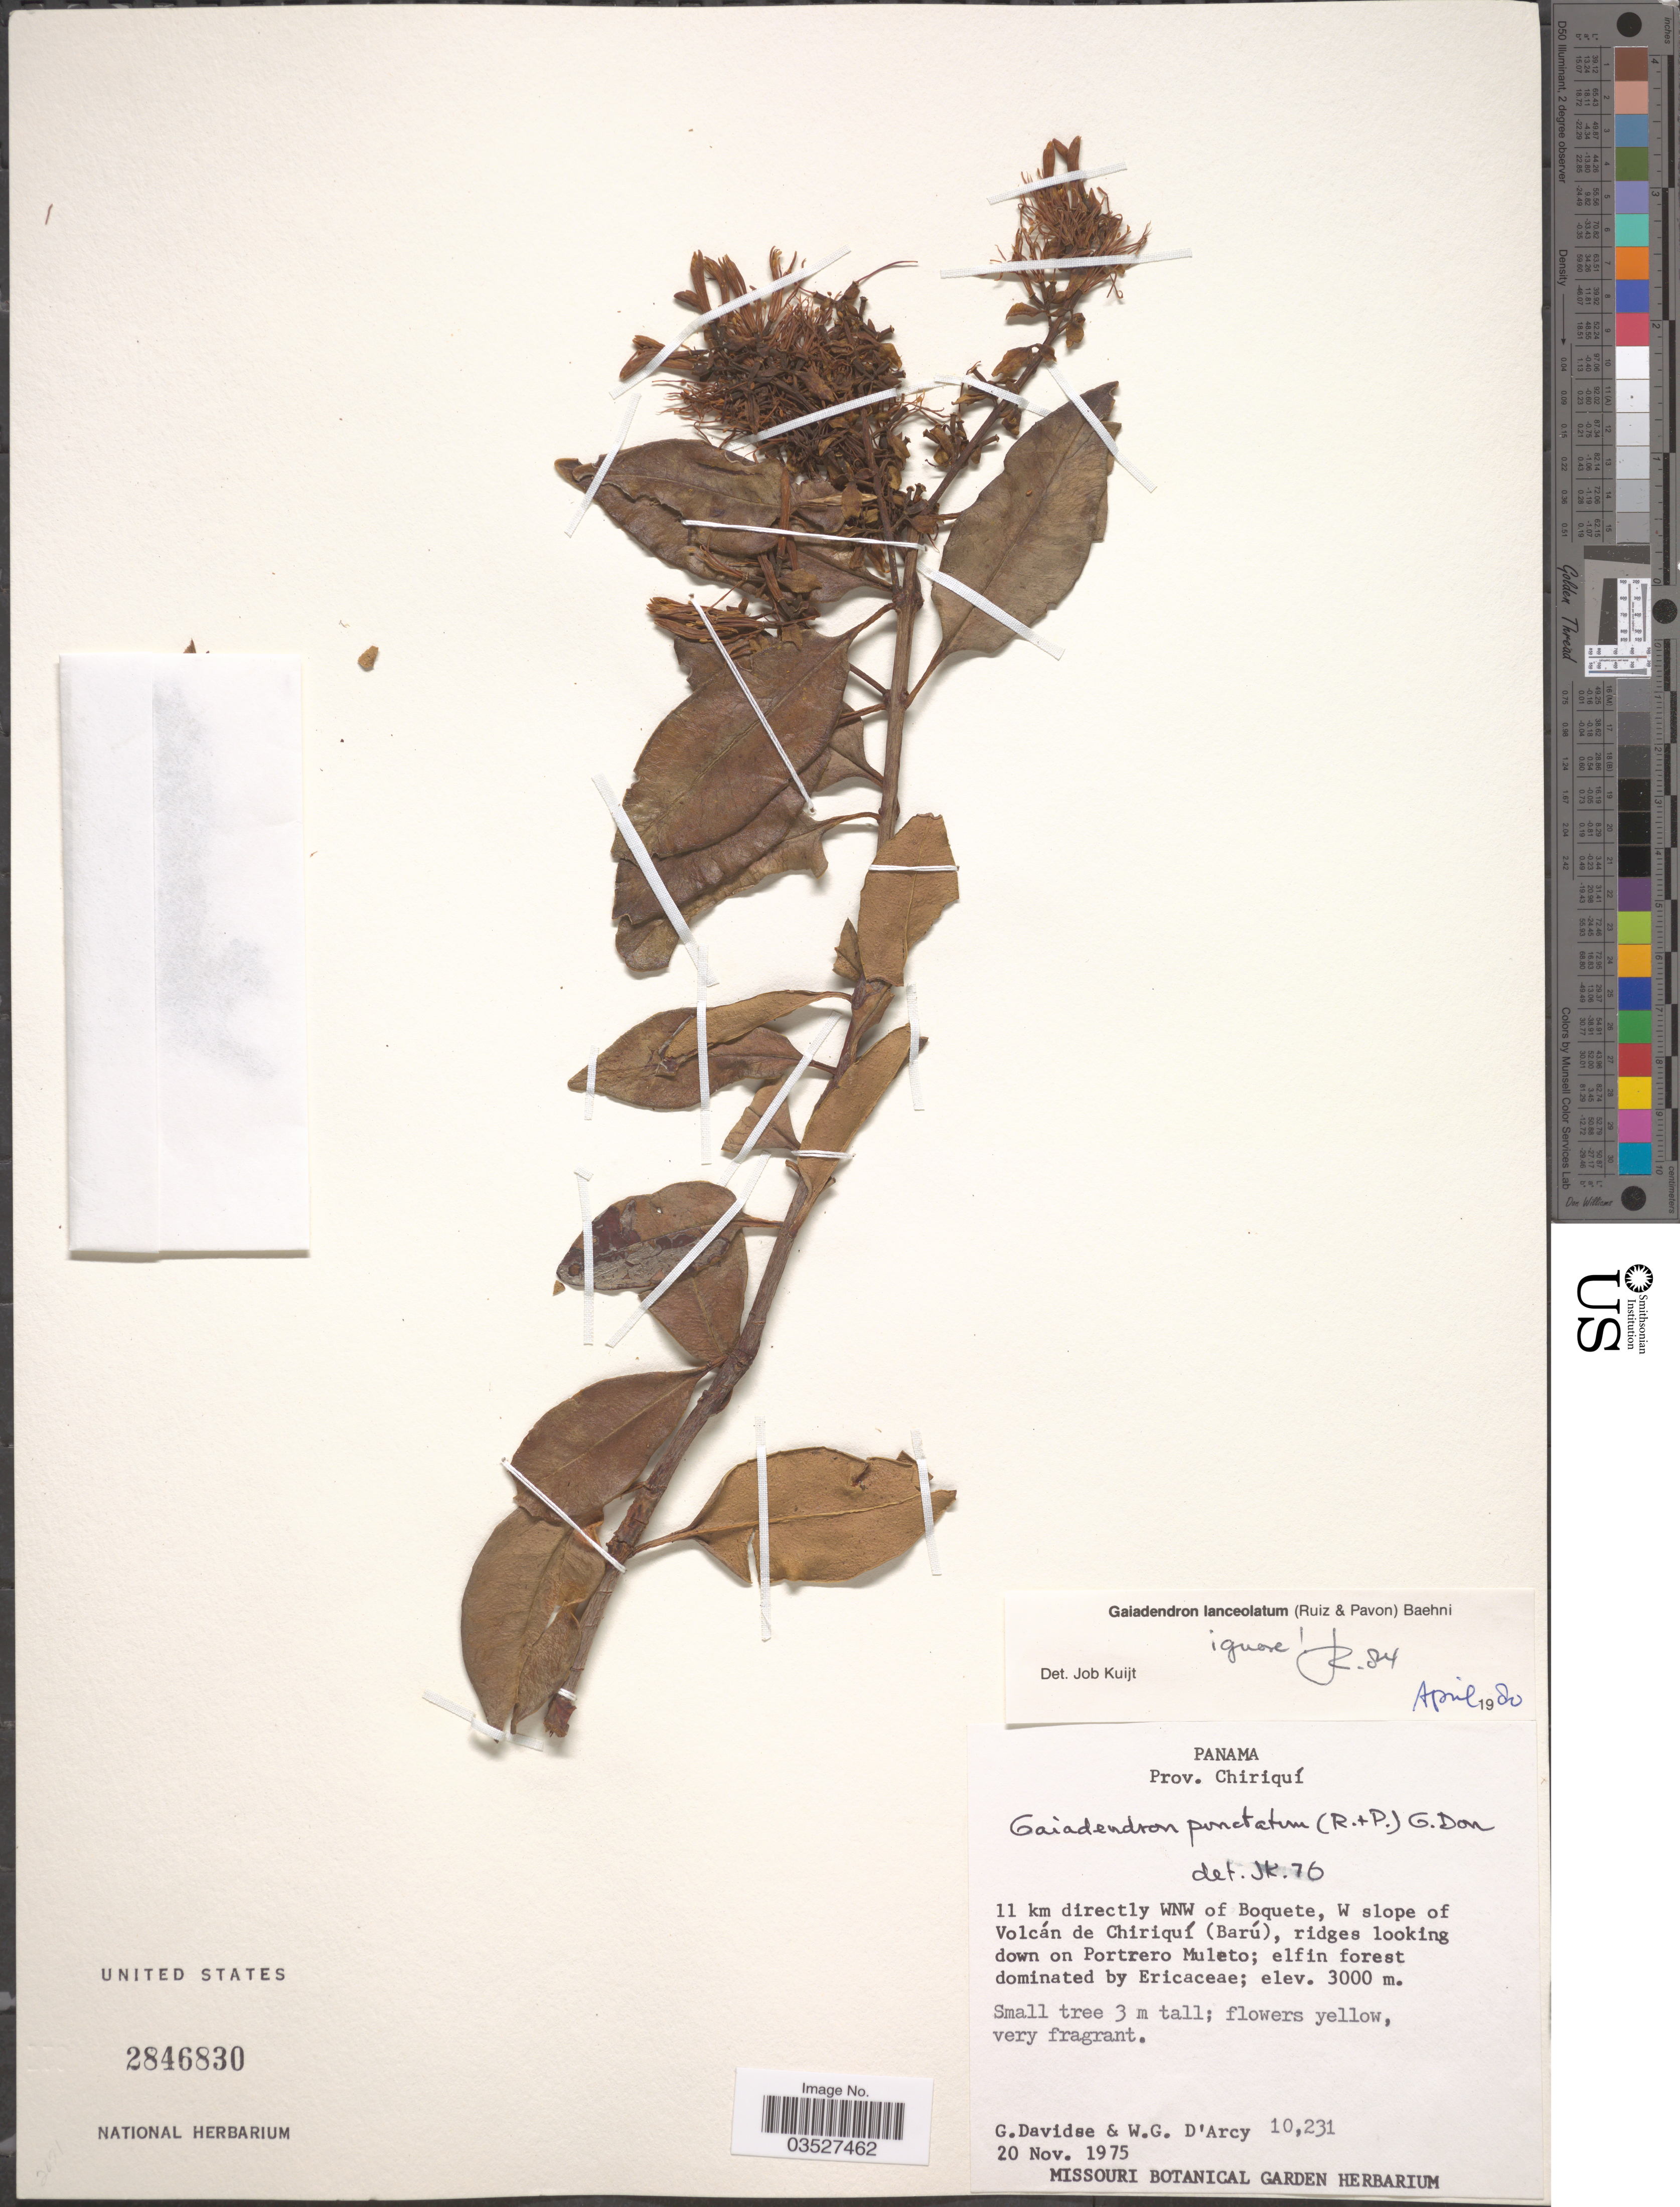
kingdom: Plantae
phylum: Tracheophyta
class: Magnoliopsida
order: Santalales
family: Loranthaceae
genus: Gaiadendron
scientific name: Gaiadendron punctatum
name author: (Ruiz & Pav.) G. Don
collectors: G. Davidse & W. G. D'Arcy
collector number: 10231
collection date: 1975-11-20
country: Panama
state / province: Chiriqui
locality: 11 km directly WNW of Boquete, W slope of Volcán de Chiriquí (Barú), ridges looking down on Potrero Muleto.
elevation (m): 3000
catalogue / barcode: US 2846830